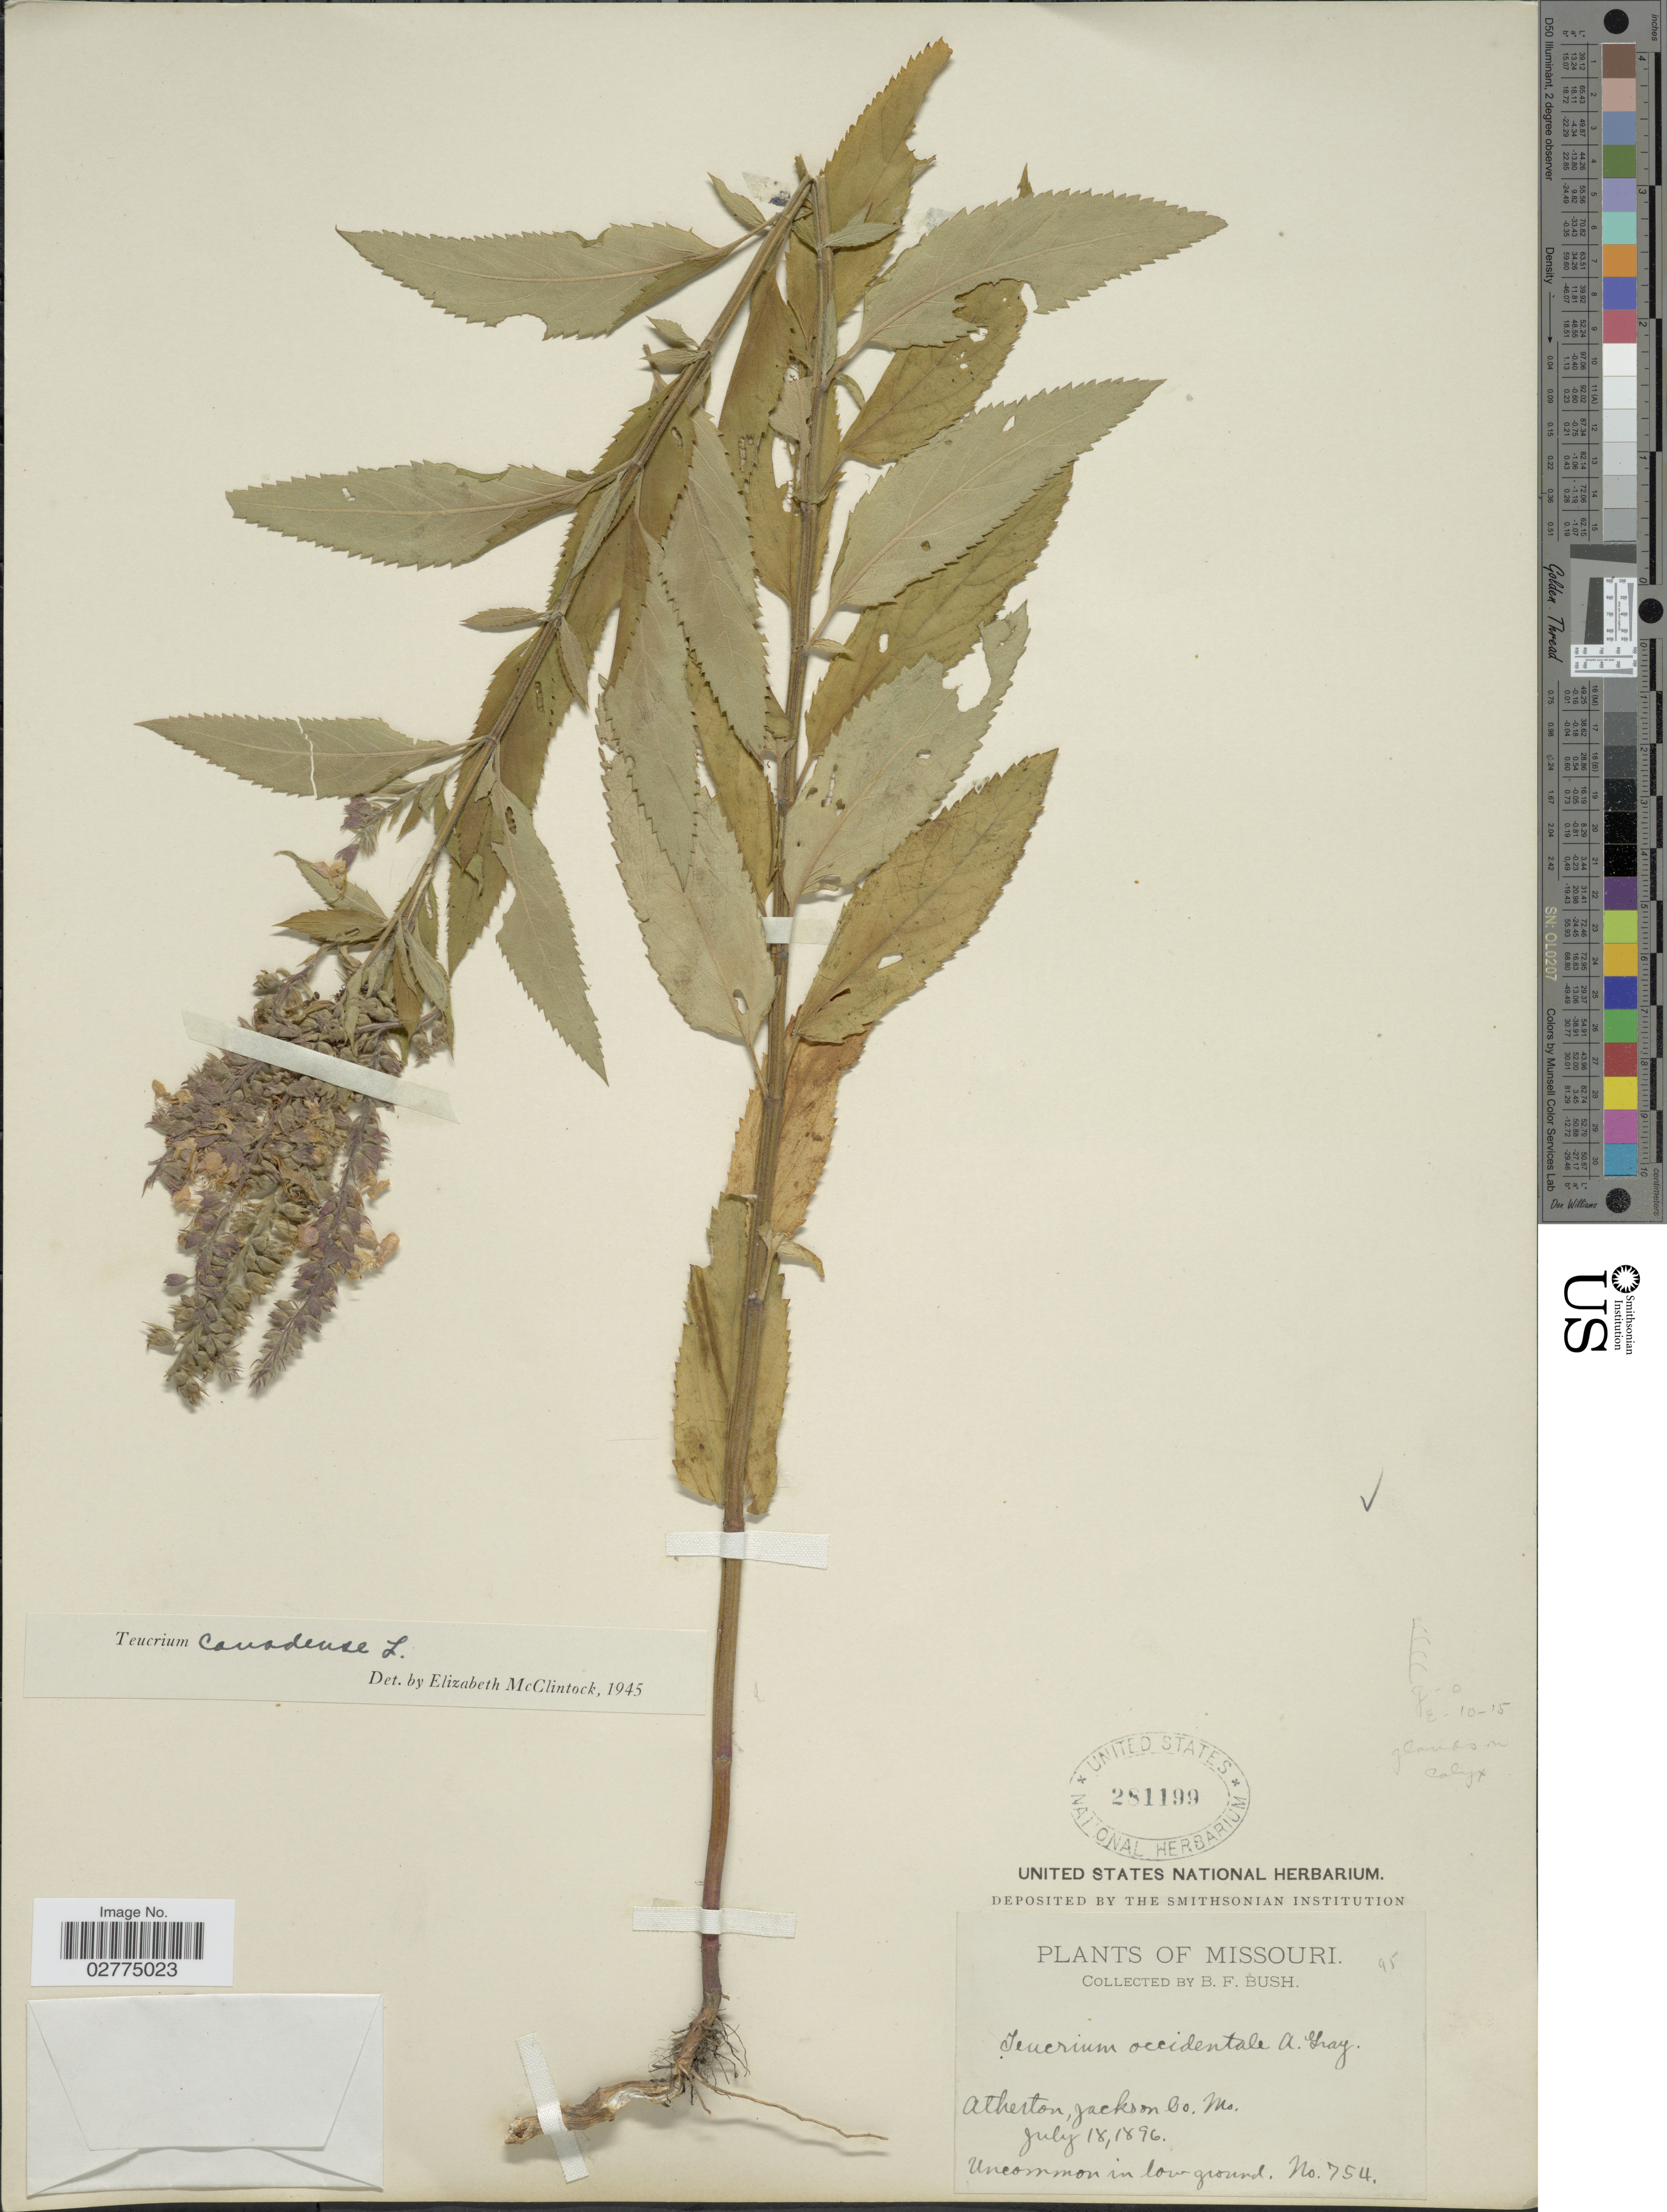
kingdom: Plantae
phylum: Tracheophyta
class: Magnoliopsida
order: Lamiales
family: Lamiaceae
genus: Teucrium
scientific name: Teucrium canadense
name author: L.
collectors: B. F. Bush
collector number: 754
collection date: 1896-07-18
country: United States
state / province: Missouri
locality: Atherton, Jackson Co.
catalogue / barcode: US 281199